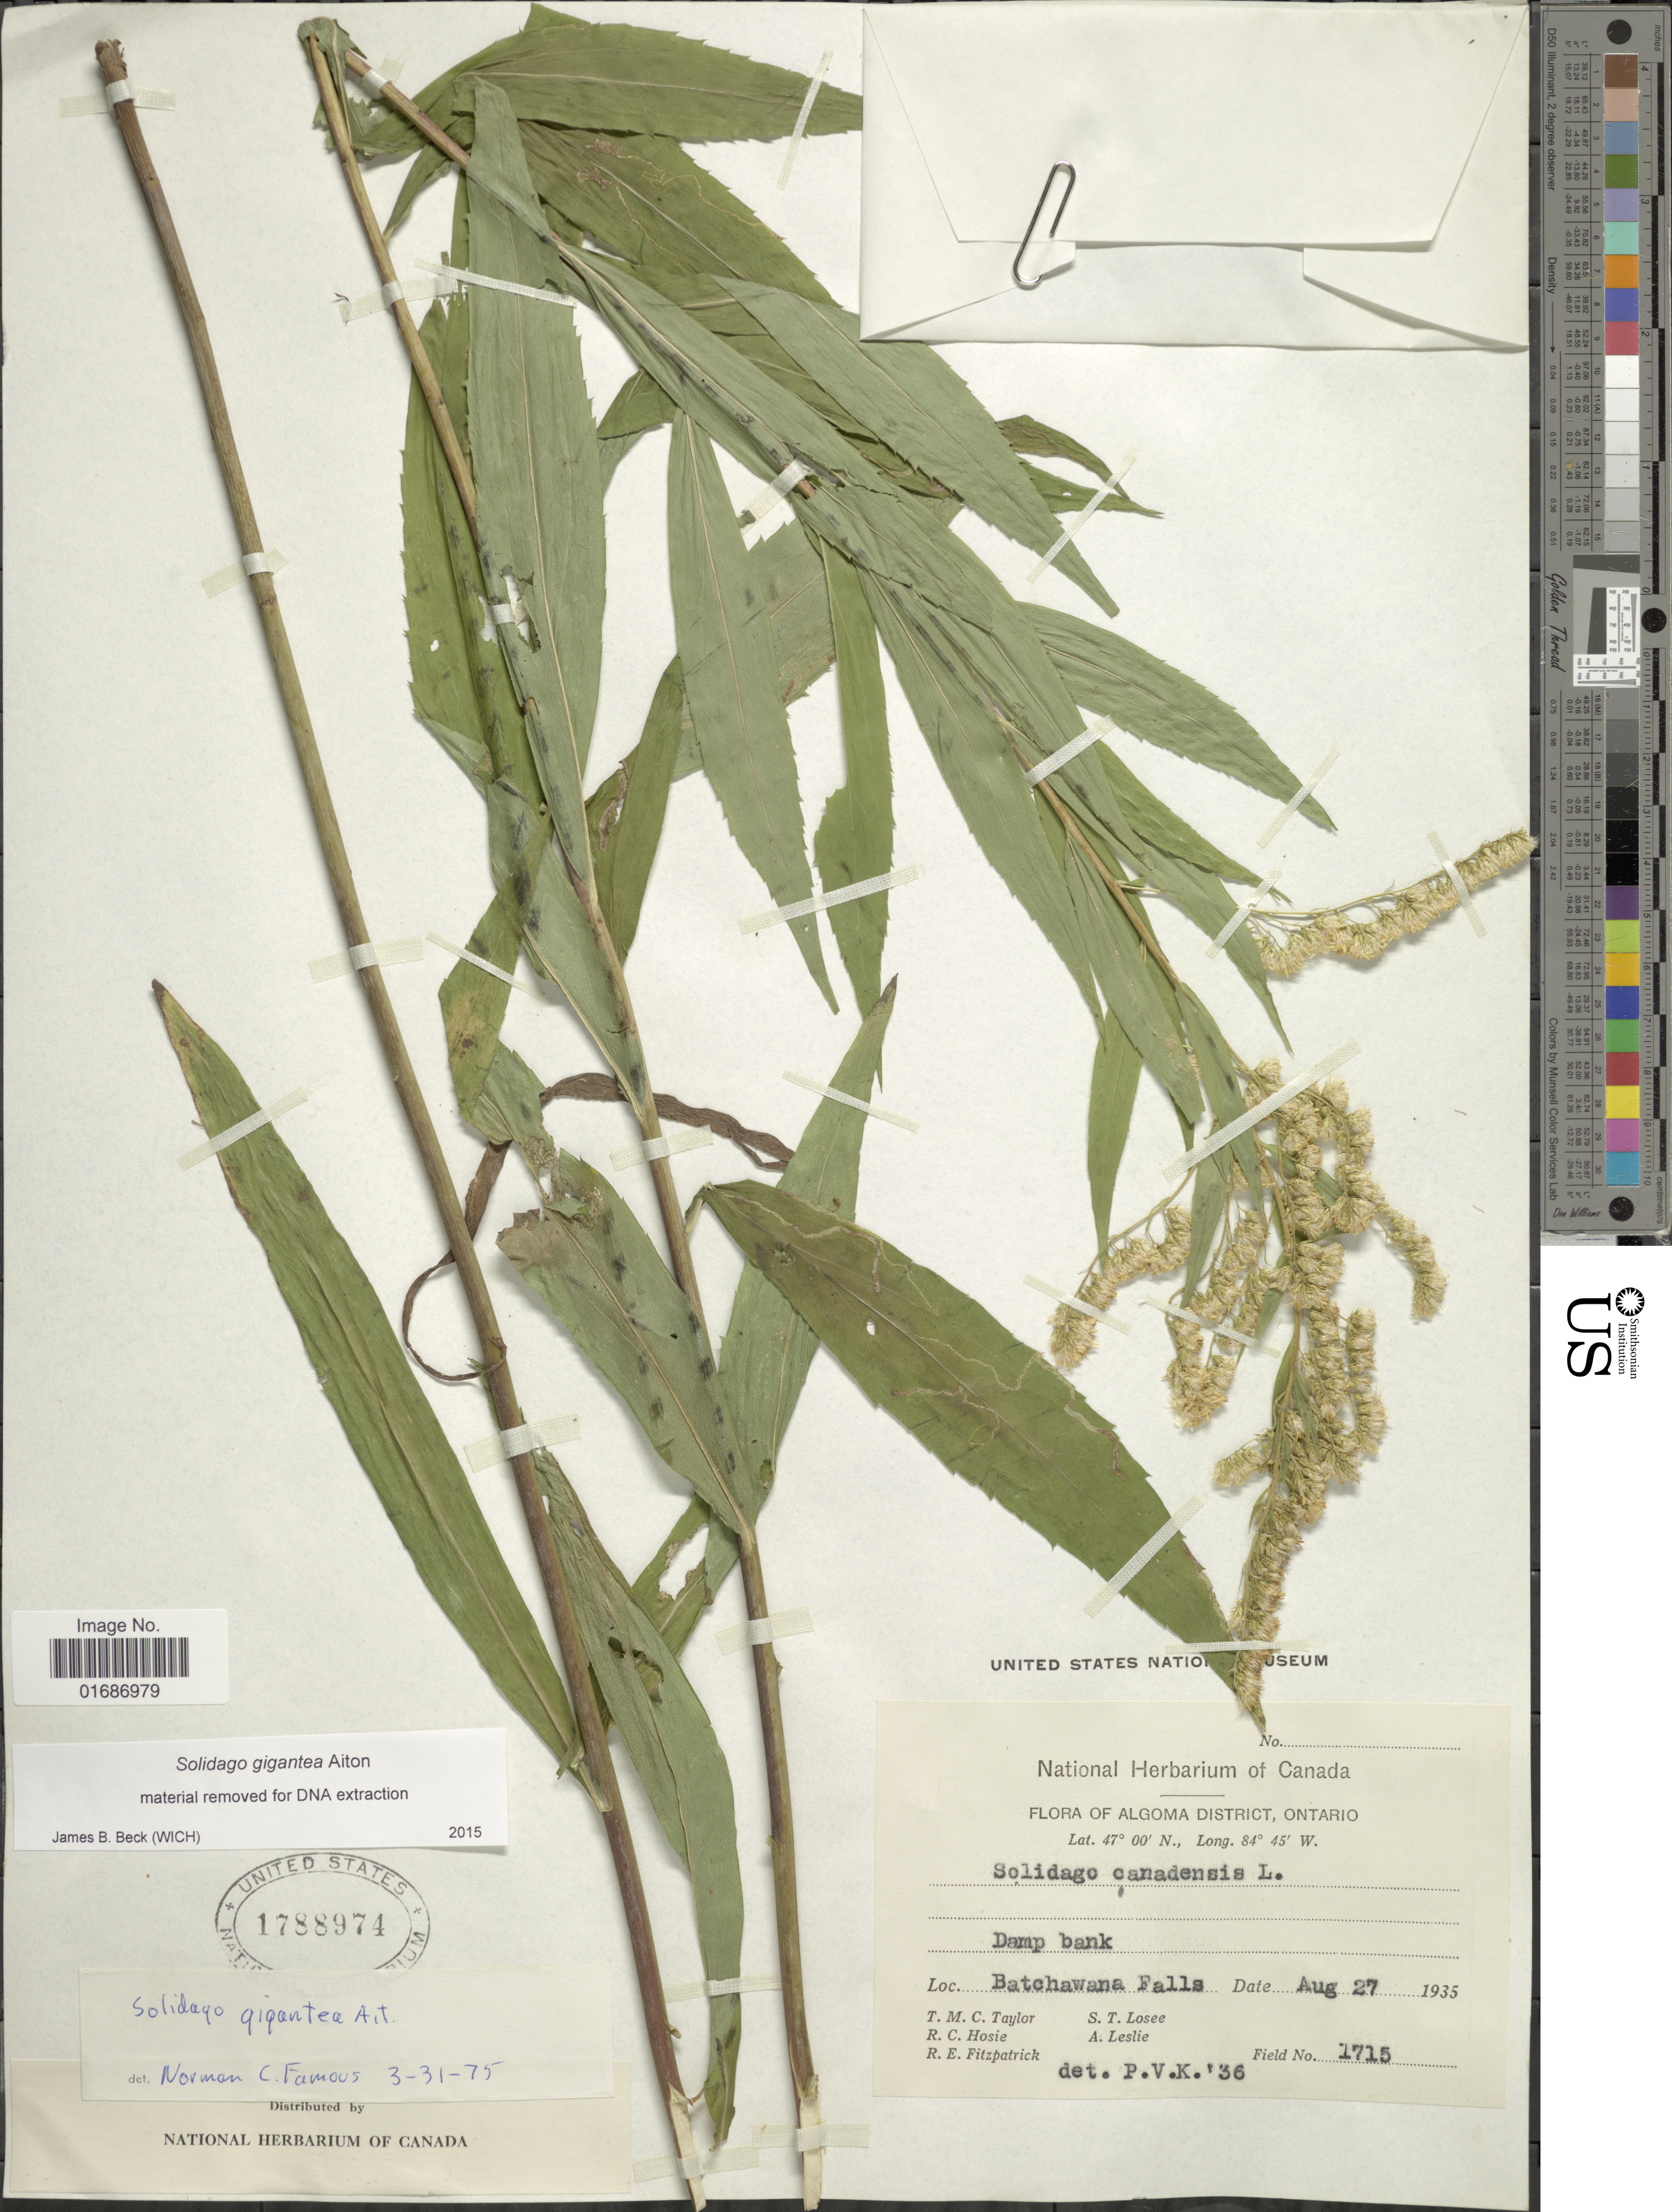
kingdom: Plantae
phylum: Tracheophyta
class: Magnoliopsida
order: Asterales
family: Asteraceae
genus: Solidago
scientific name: Solidago gigantea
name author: Aiton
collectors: T. M. C. Taylor, R. Hosie, R. Fitzpatrick, S. Losee & A. Leslie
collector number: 1715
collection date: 1935-08-27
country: Canada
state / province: Ontario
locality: Algoma District, Ontario, Batchawana Falls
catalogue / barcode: US 1788974